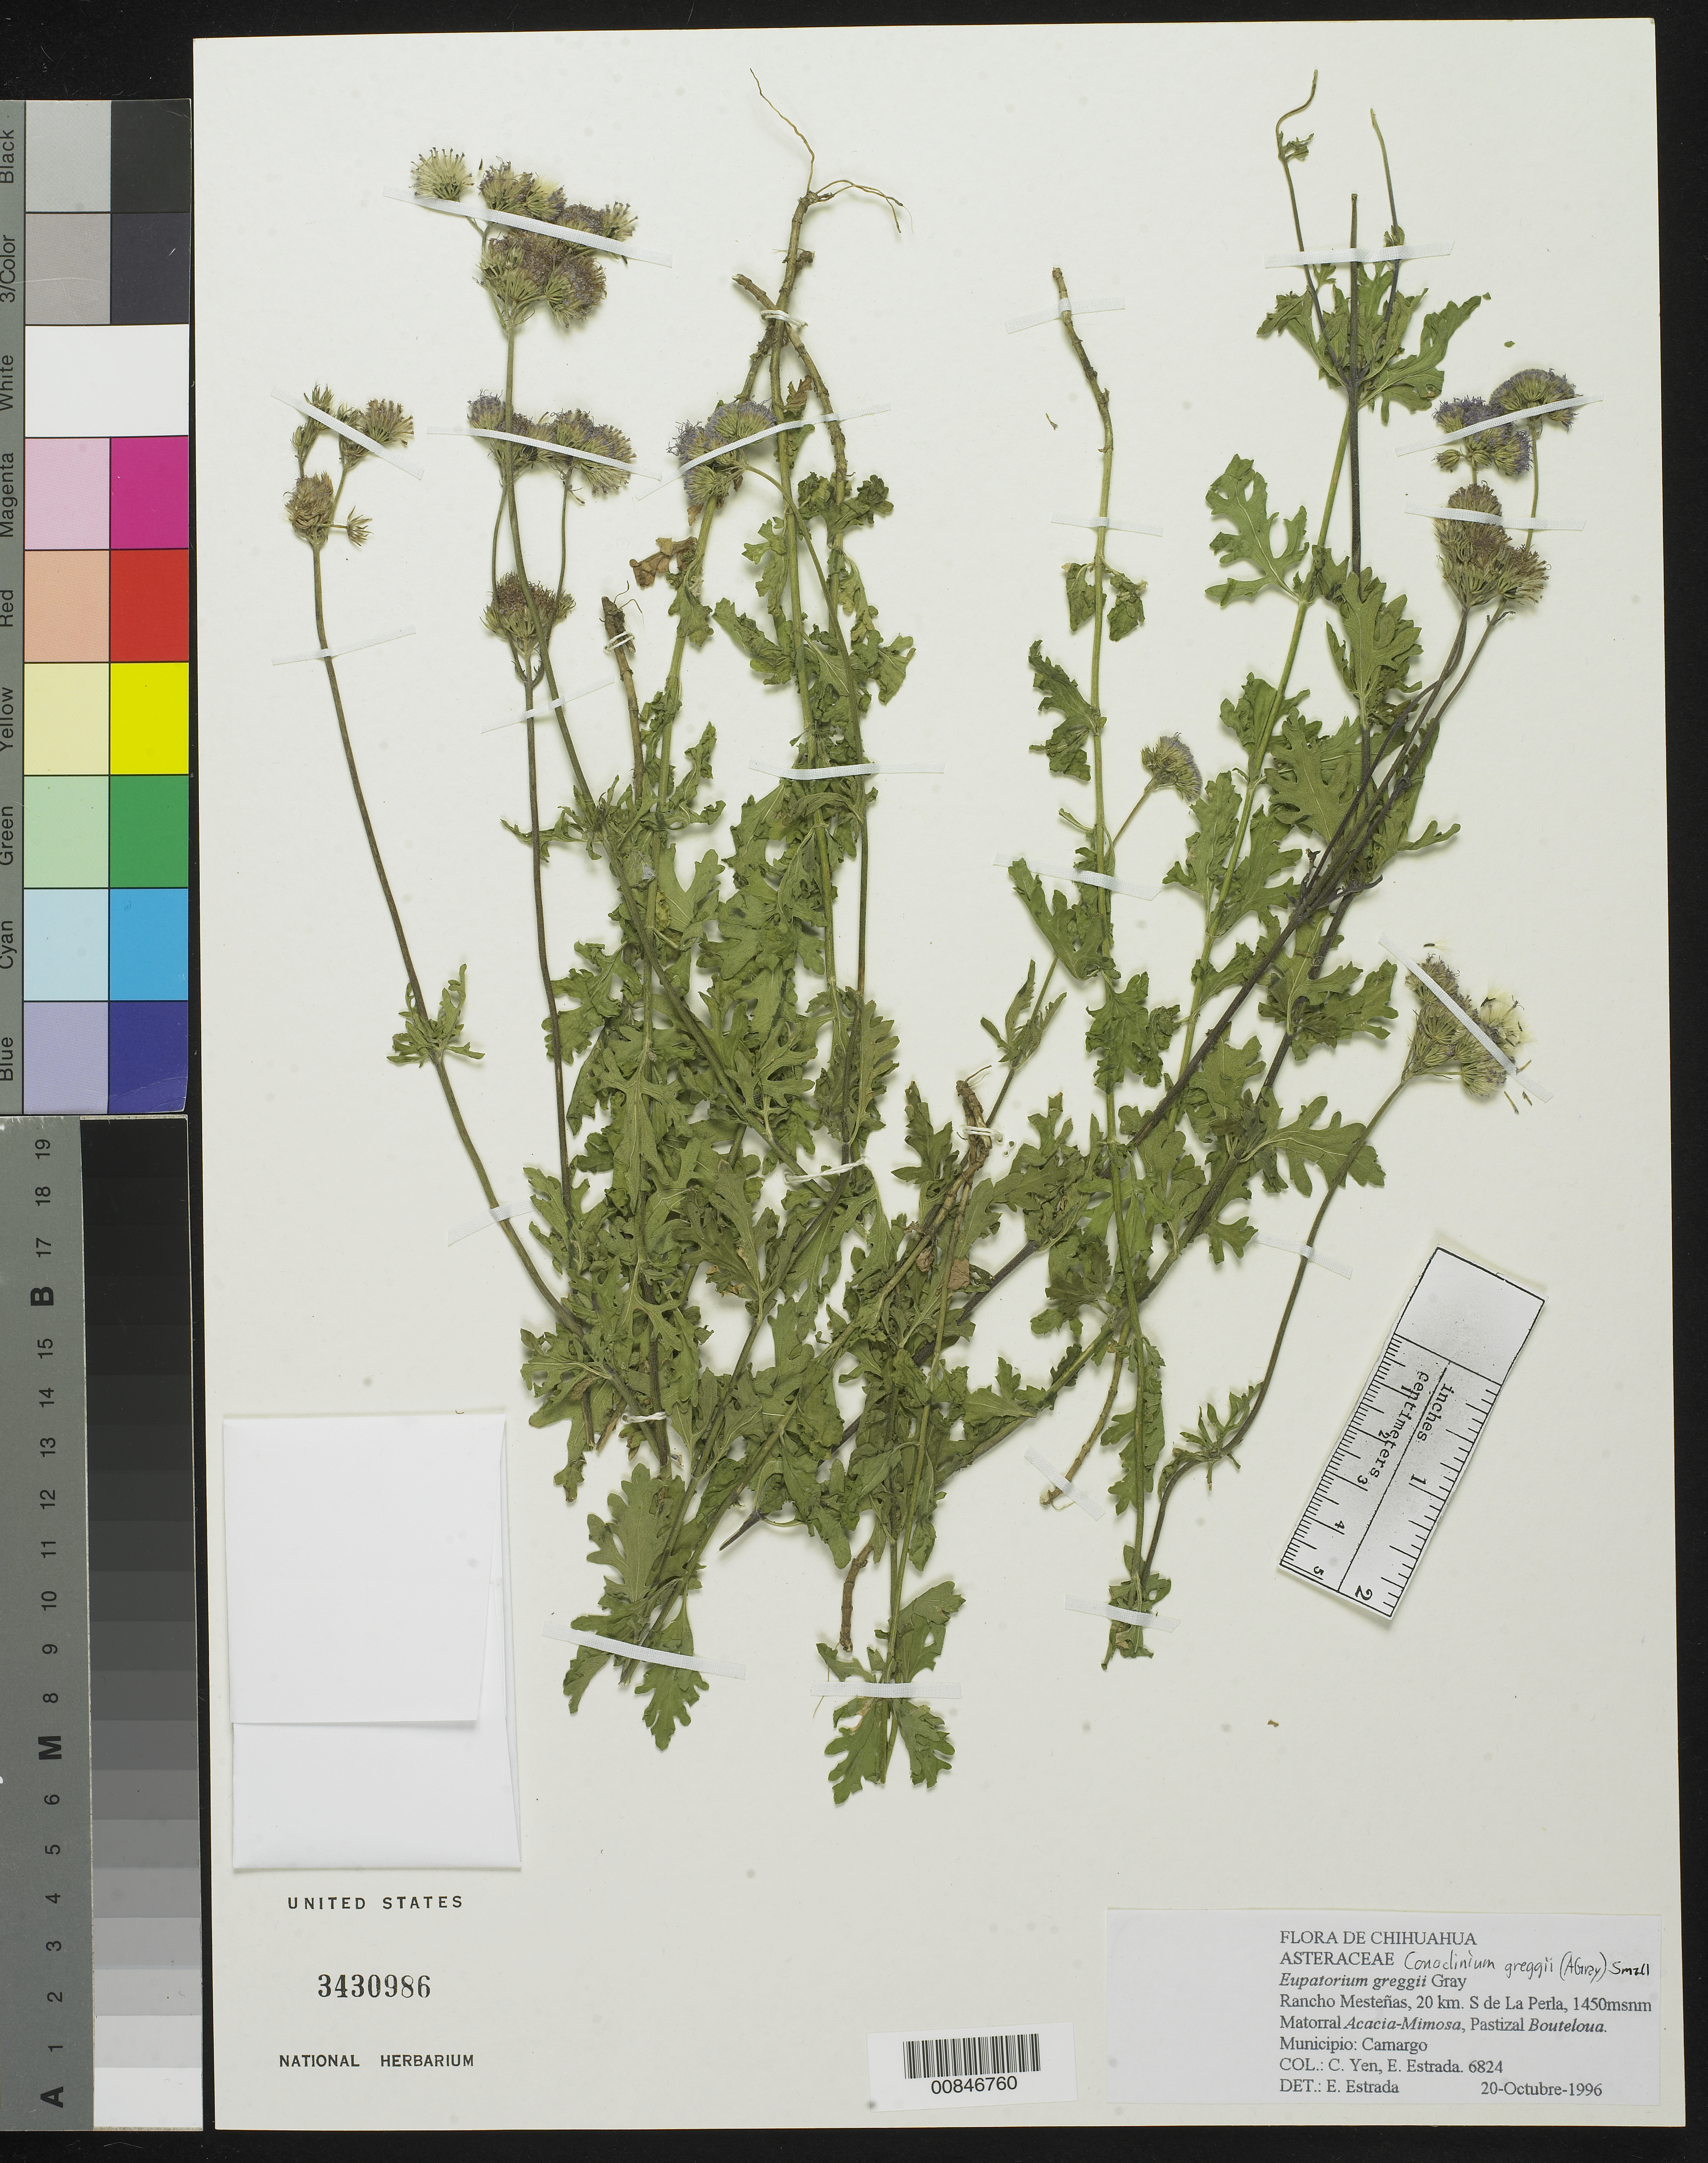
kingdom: Plantae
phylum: Tracheophyta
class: Magnoliopsida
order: Asterales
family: Asteraceae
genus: Conoclinium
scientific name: Conoclinium greggii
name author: (A. Gray) Small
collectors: Y. C. Yang & E. Estrada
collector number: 6824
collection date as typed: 20 Oct 1996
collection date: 1996-10-20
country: Mexico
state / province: Chihuahua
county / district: Camargo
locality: Rancho Mesteñas, 20 km. S. de La Perla.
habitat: Matorral Acacia-Mimosa, Pastizal Bouteloua.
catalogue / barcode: US 3430986